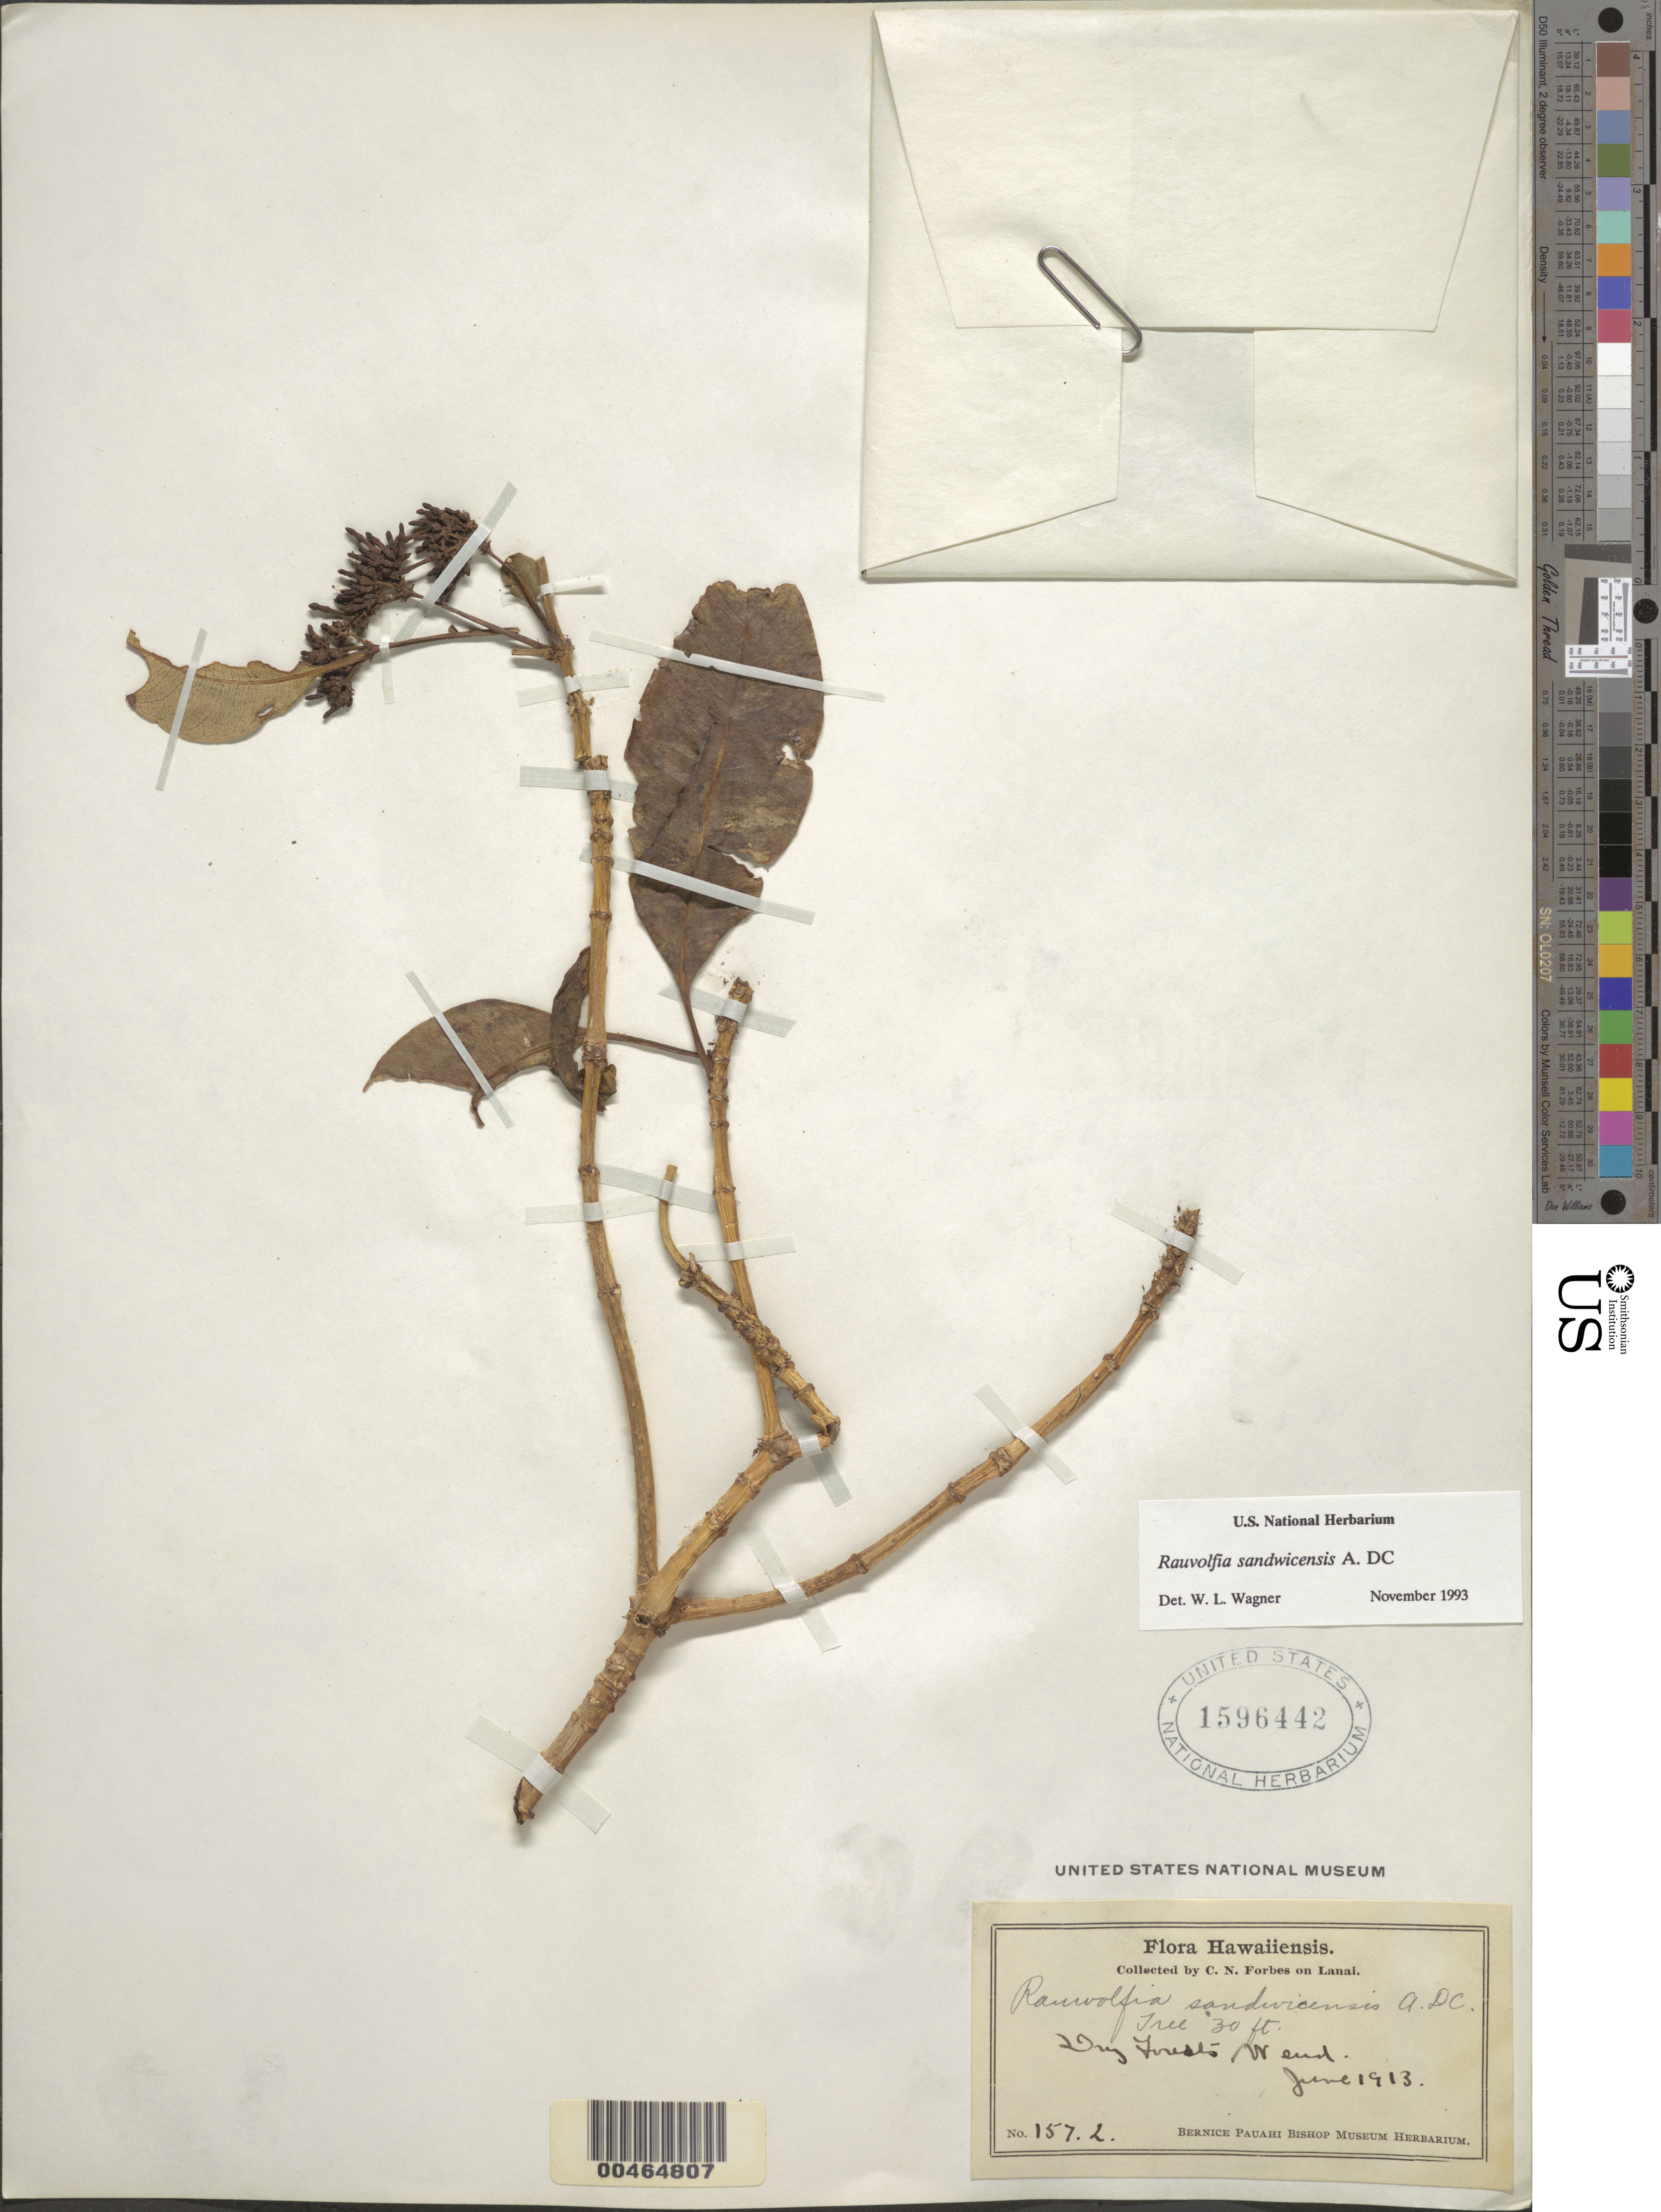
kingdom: Plantae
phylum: Tracheophyta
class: Magnoliopsida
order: Gentianales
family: Apocynaceae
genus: Rauvolfia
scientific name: Rauvolfia sandwicensis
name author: A. DC.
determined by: Wagner, W. L., (BOT), Smithsonian Institution - National Museum of Natural History (UNITED STATES)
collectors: C. N. Forbes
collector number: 157.L.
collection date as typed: Jun 1913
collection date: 1913-06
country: United States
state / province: Hawaii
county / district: Maui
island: Lana'i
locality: W end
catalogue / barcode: US 1596442